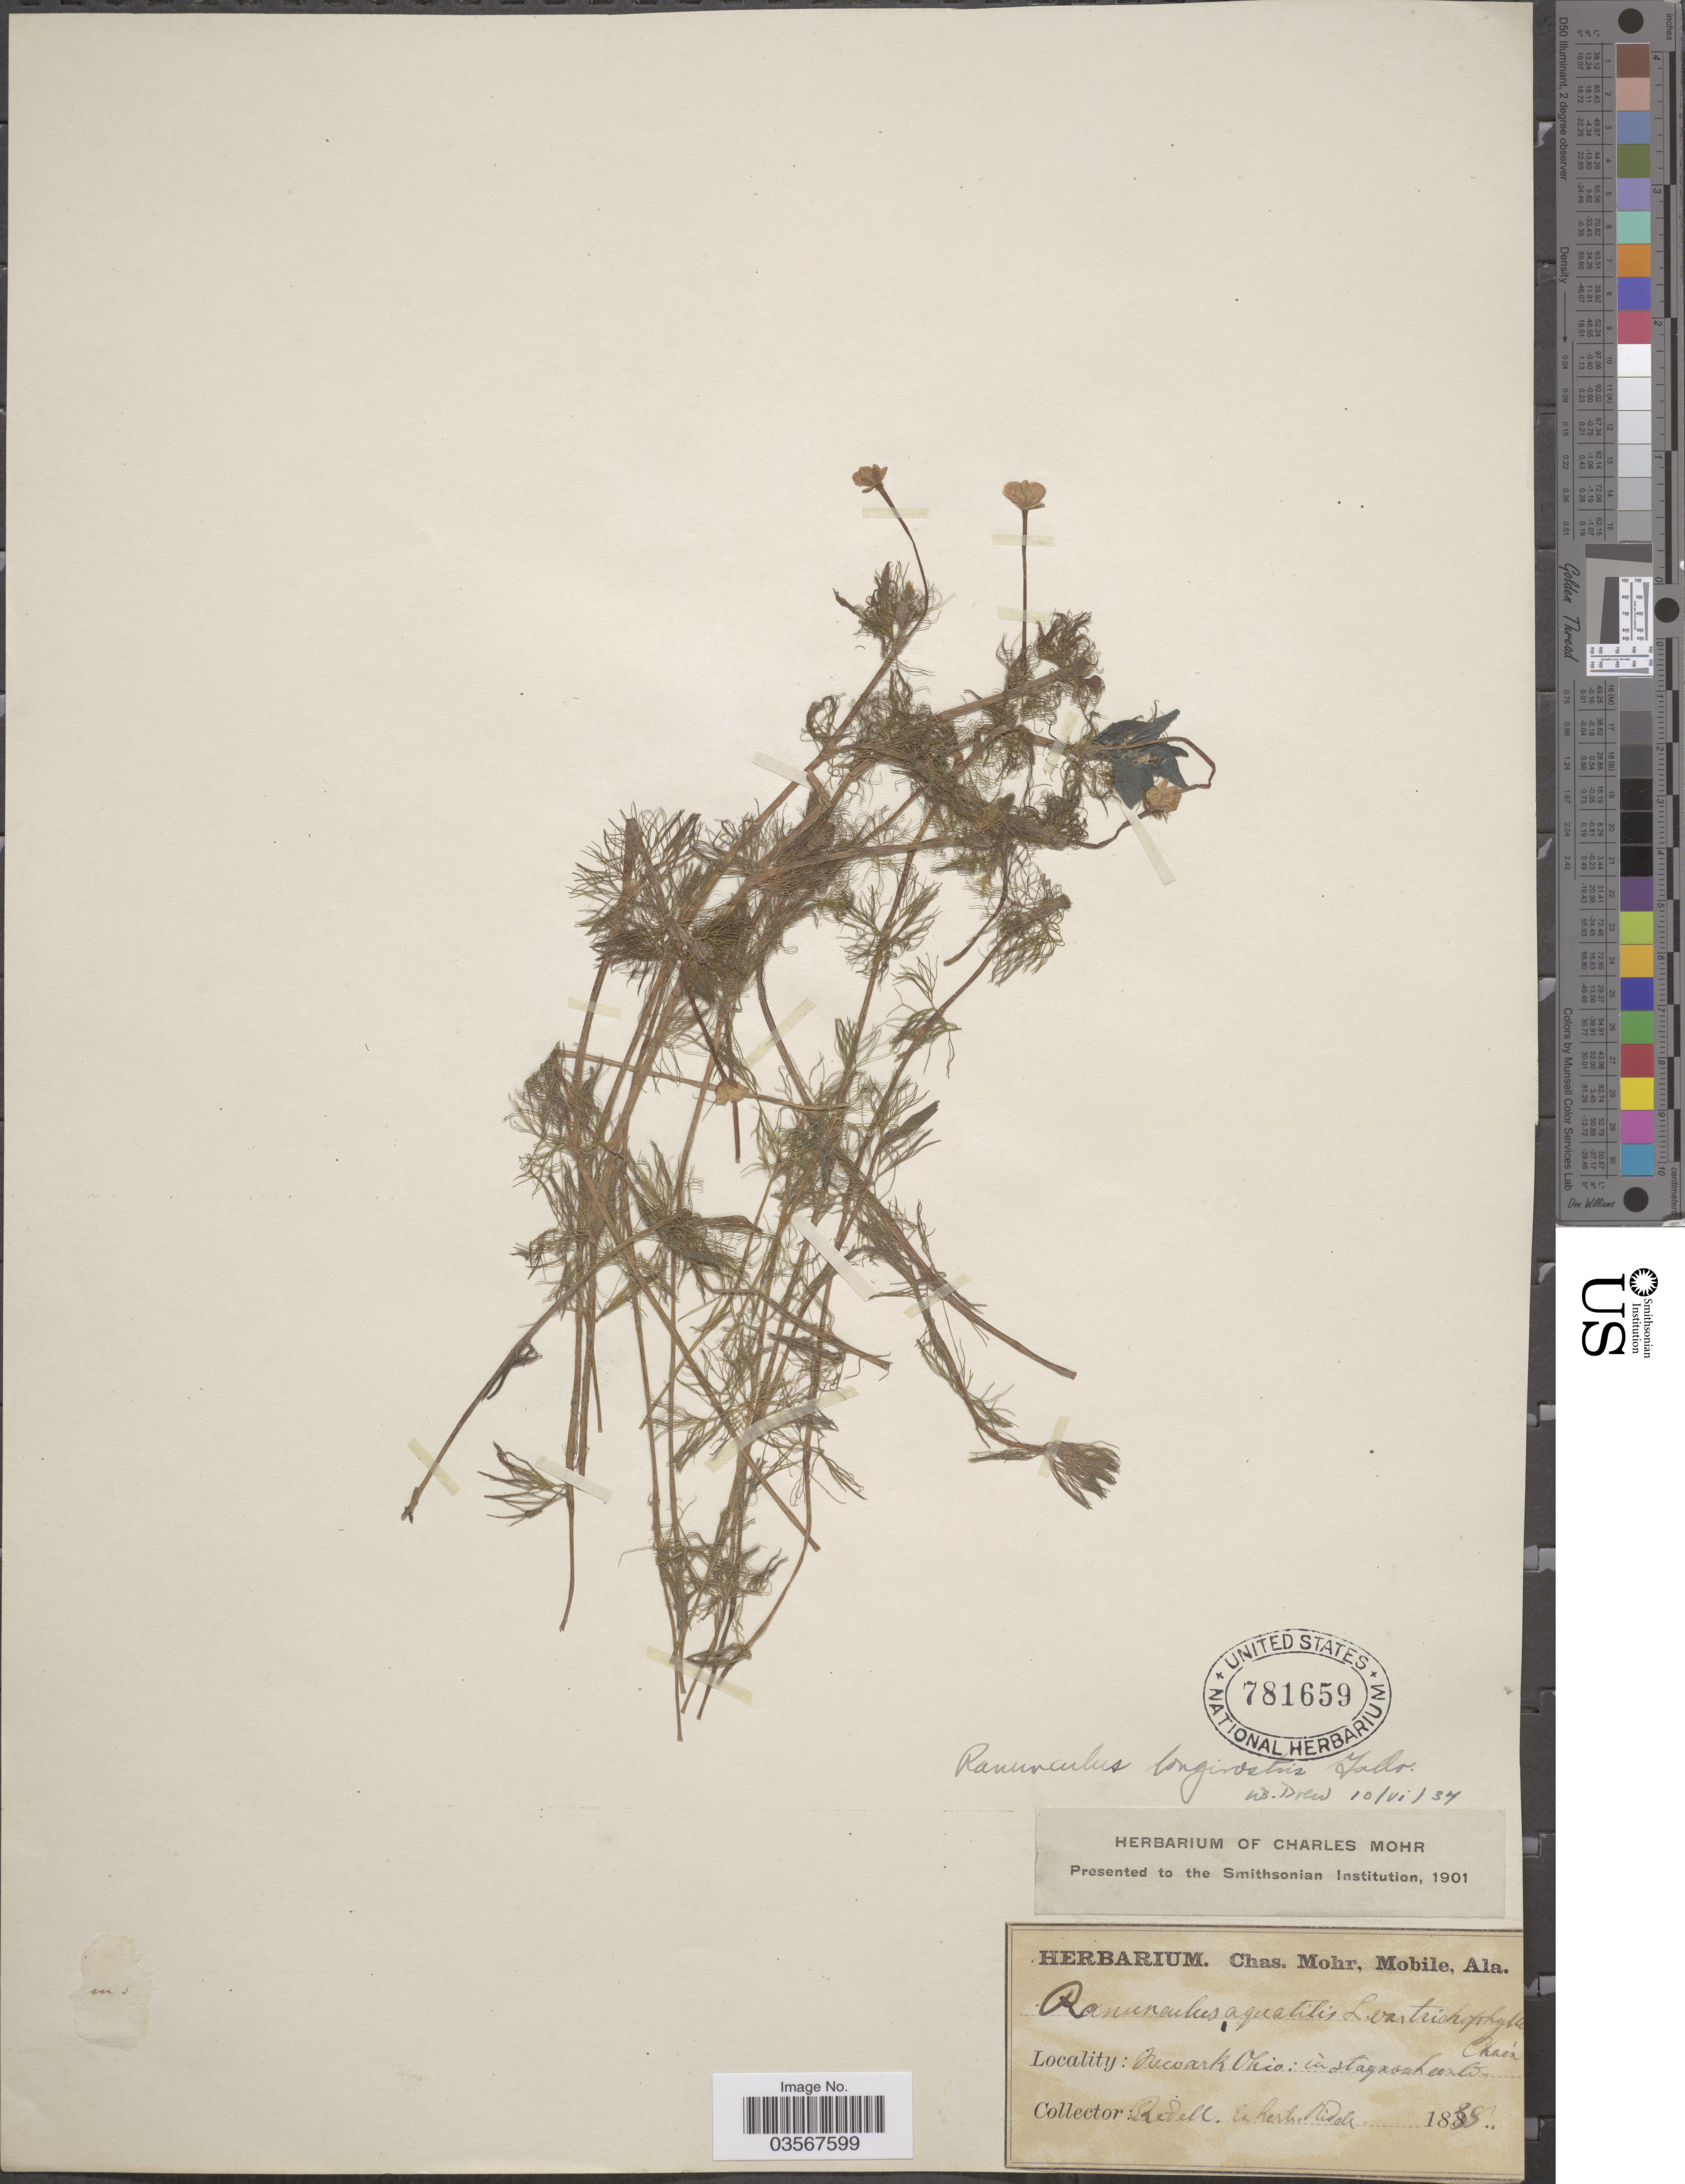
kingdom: Plantae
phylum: Tracheophyta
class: Magnoliopsida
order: Ranunculales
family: Ranunculaceae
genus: Ranunculus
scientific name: Ranunculus longirostris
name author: Godr.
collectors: -. Ridell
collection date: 1838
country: United States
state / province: Ohio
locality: Newark.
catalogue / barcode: US 781659